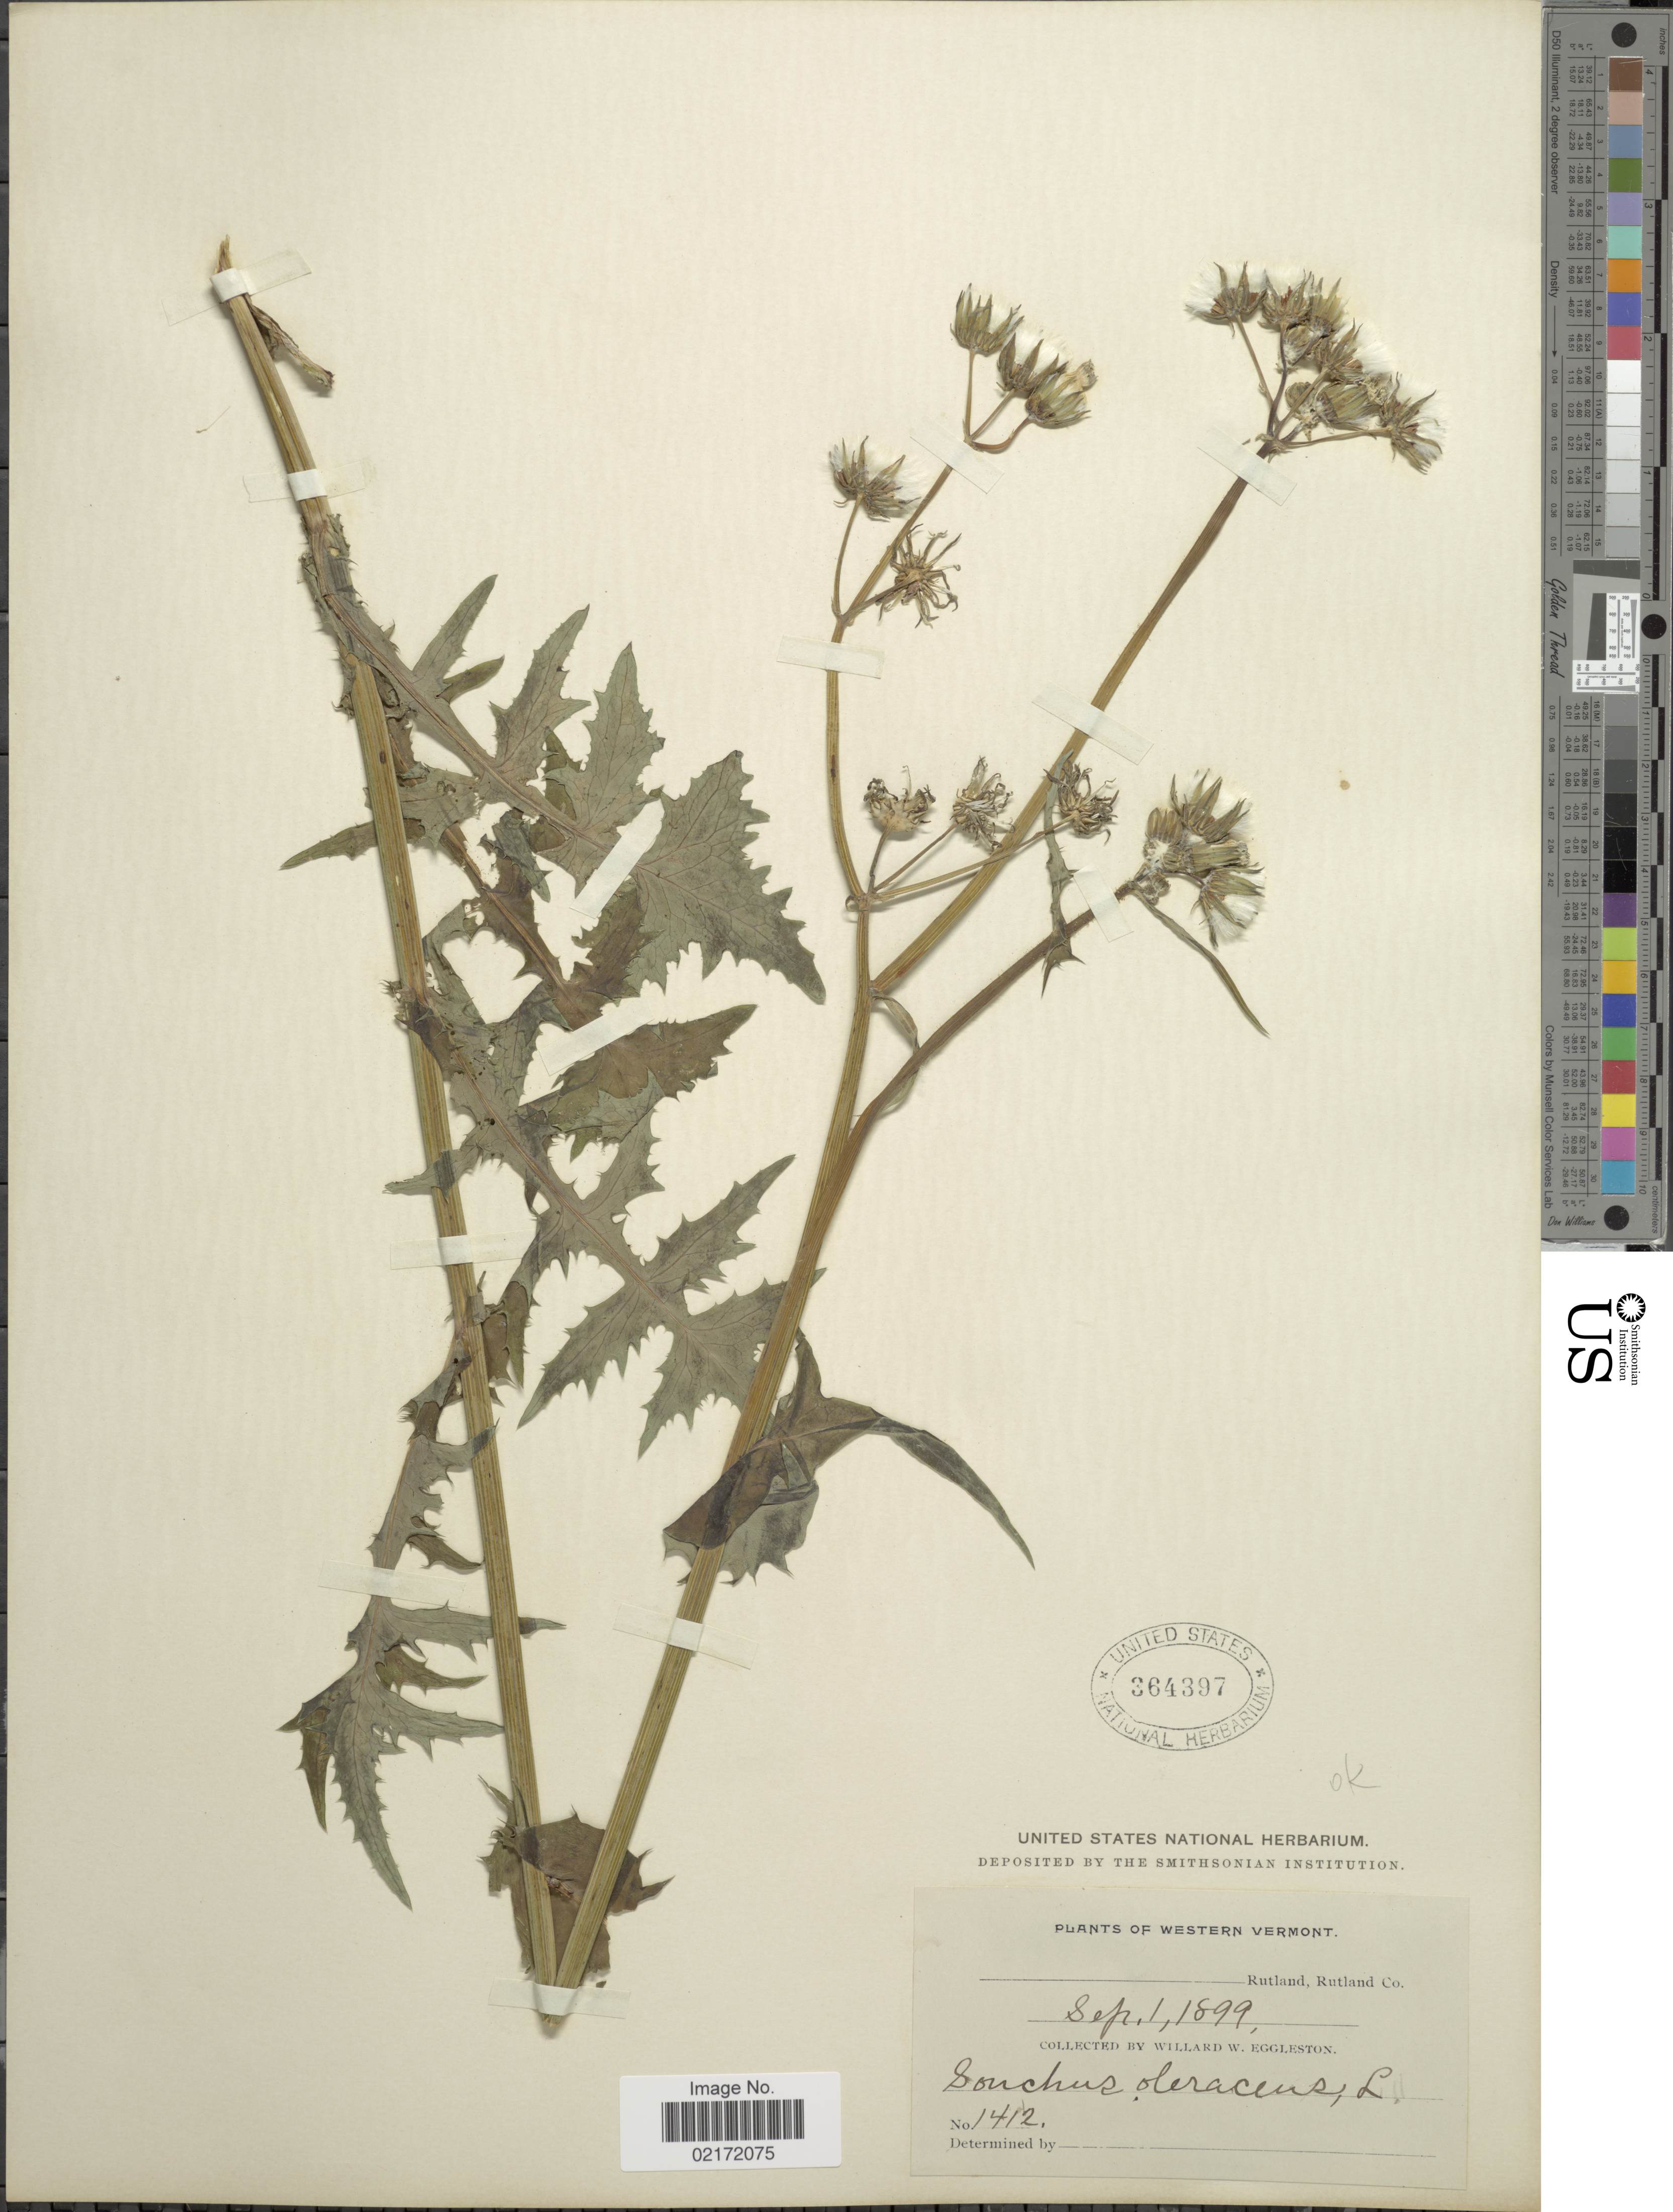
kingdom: Plantae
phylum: Tracheophyta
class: Magnoliopsida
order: Asterales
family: Asteraceae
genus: Sonchus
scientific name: Sonchus oleraceus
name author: L.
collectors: W. W. Eggleston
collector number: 1412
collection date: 1899-09-01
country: United States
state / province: Vermont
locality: Western Vermont. Rutland, Rutland Co.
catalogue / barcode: US 364397